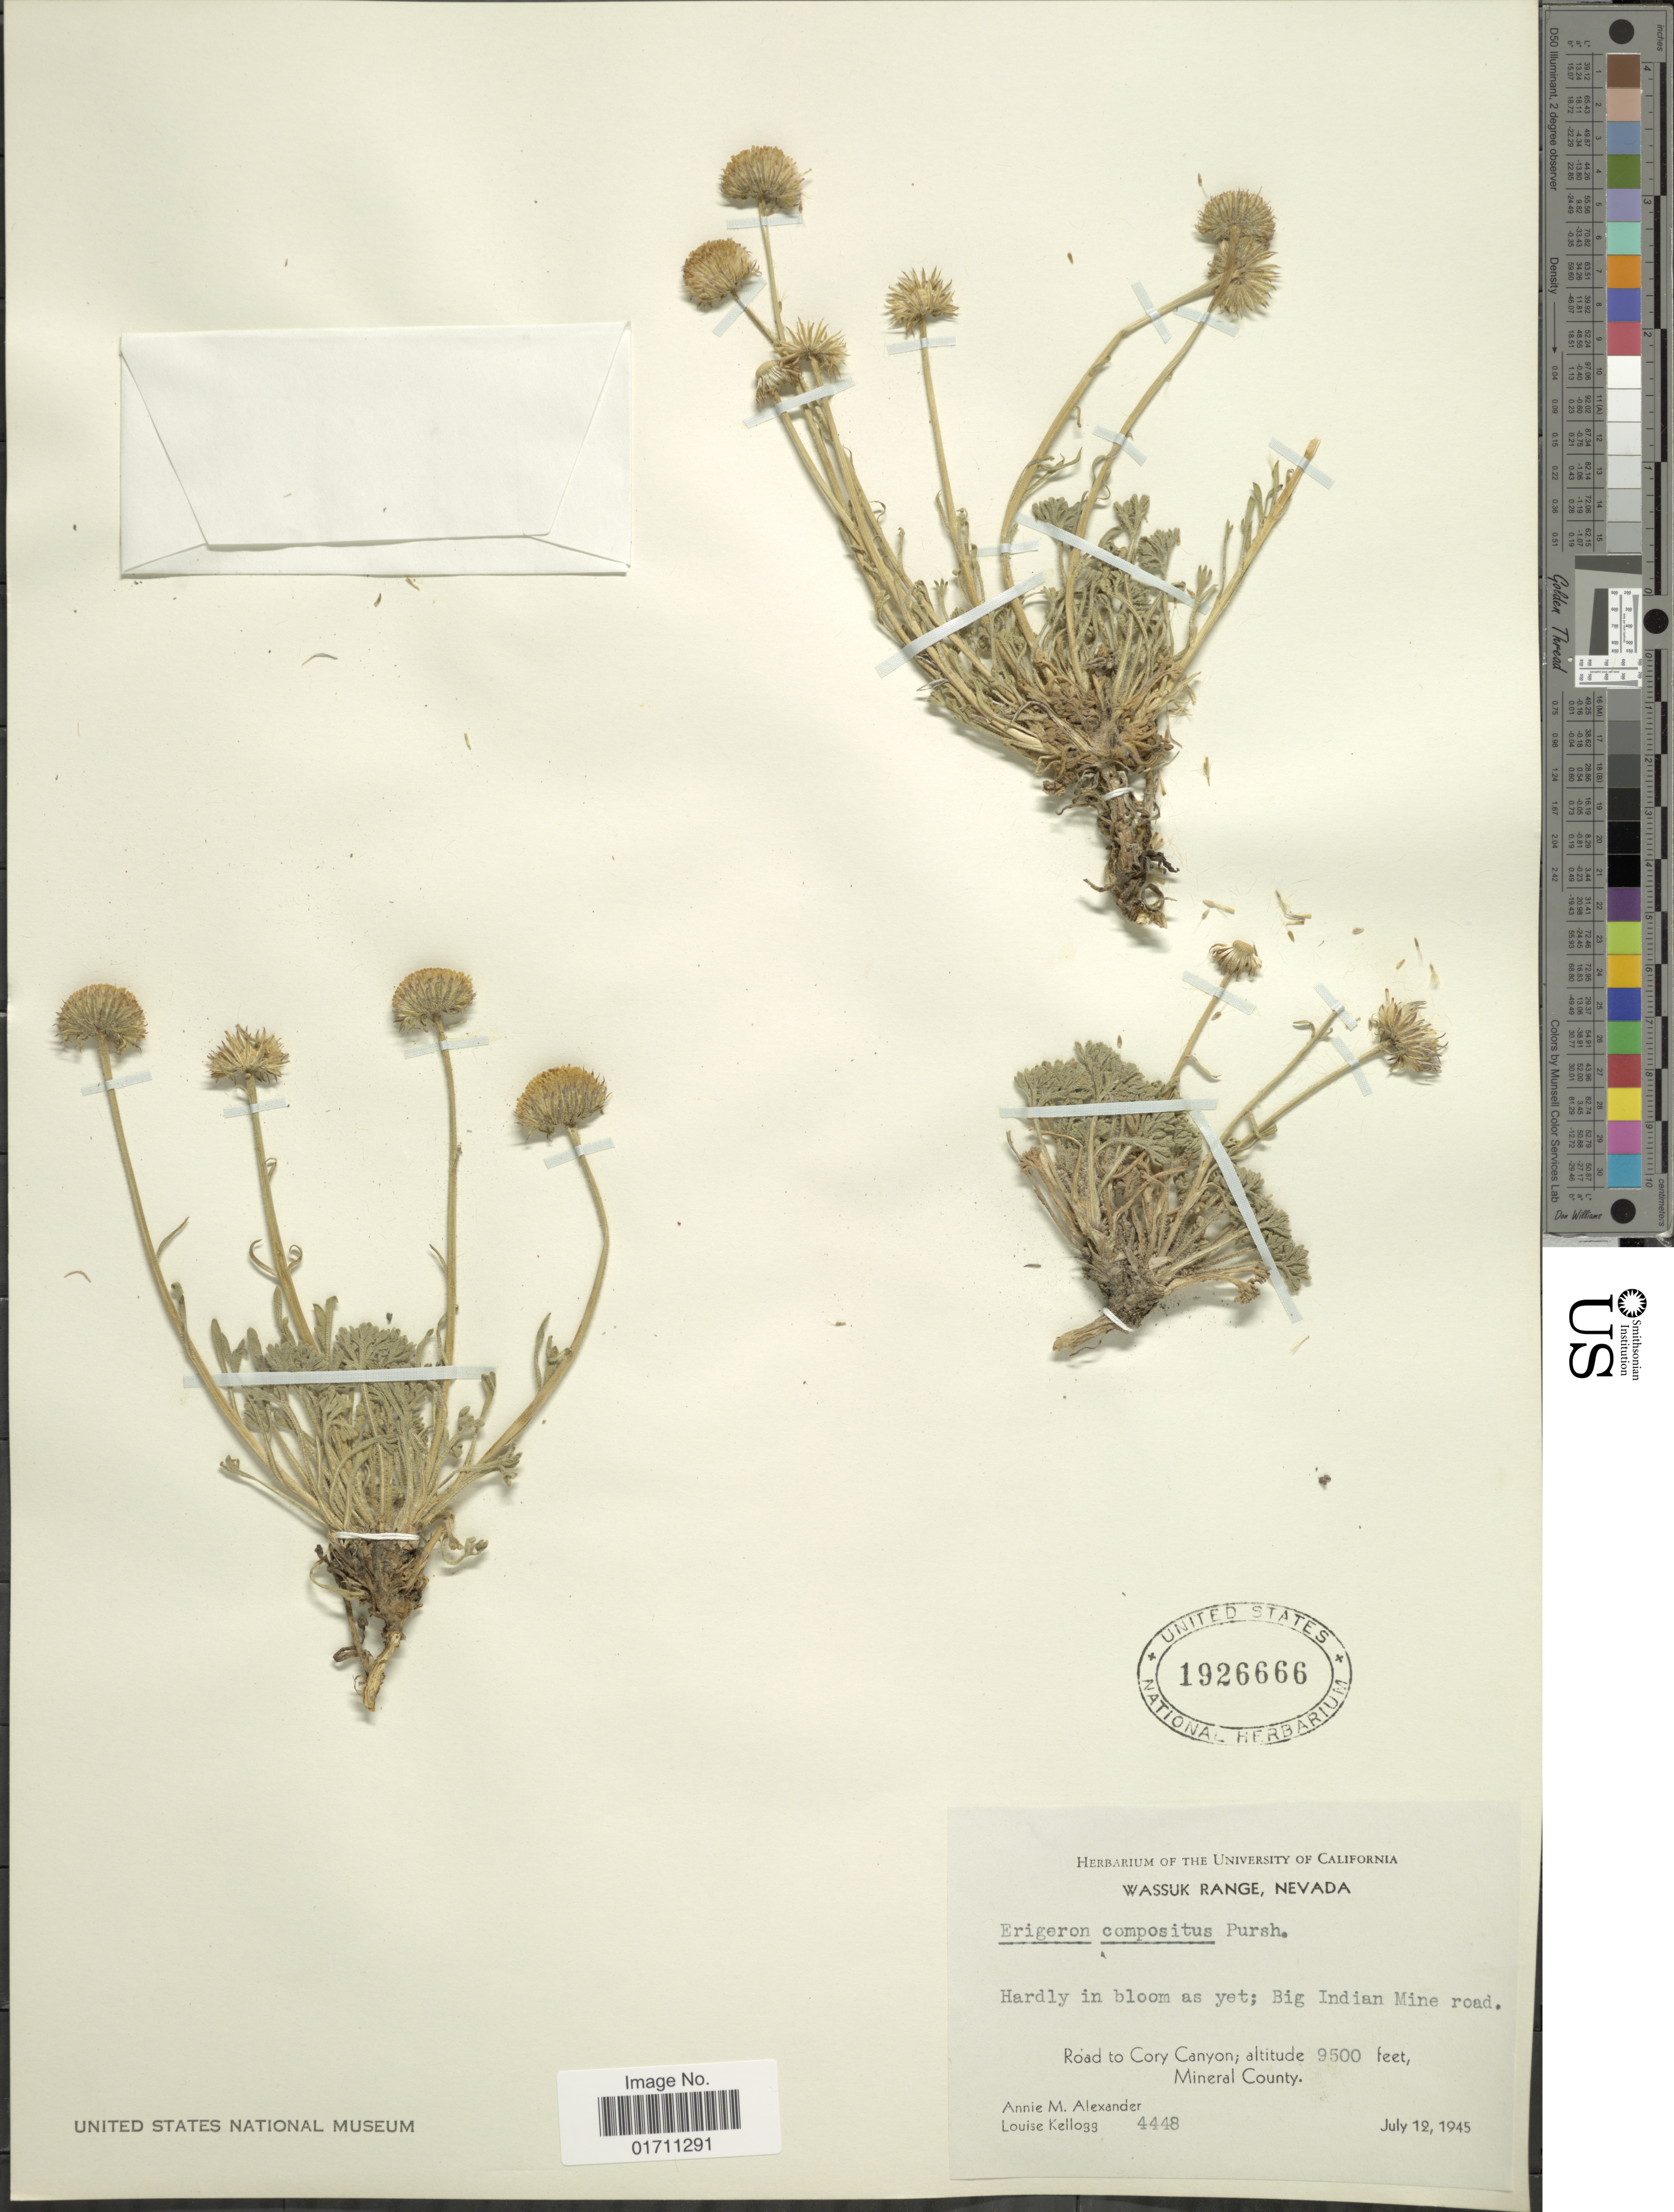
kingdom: Plantae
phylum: Tracheophyta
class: Magnoliopsida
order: Asterales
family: Asteraceae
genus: Erigeron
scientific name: Erigeron compositus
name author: Pursh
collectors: A. M. Alexander & L. Kellogg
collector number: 4448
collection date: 1945-07-12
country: United States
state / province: Nevada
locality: Wassuk Range, Hardly in bloom as yet; Big Indian Mine Road. Road to Cory Canyon, Mineral County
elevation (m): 2896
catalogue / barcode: US 1926666